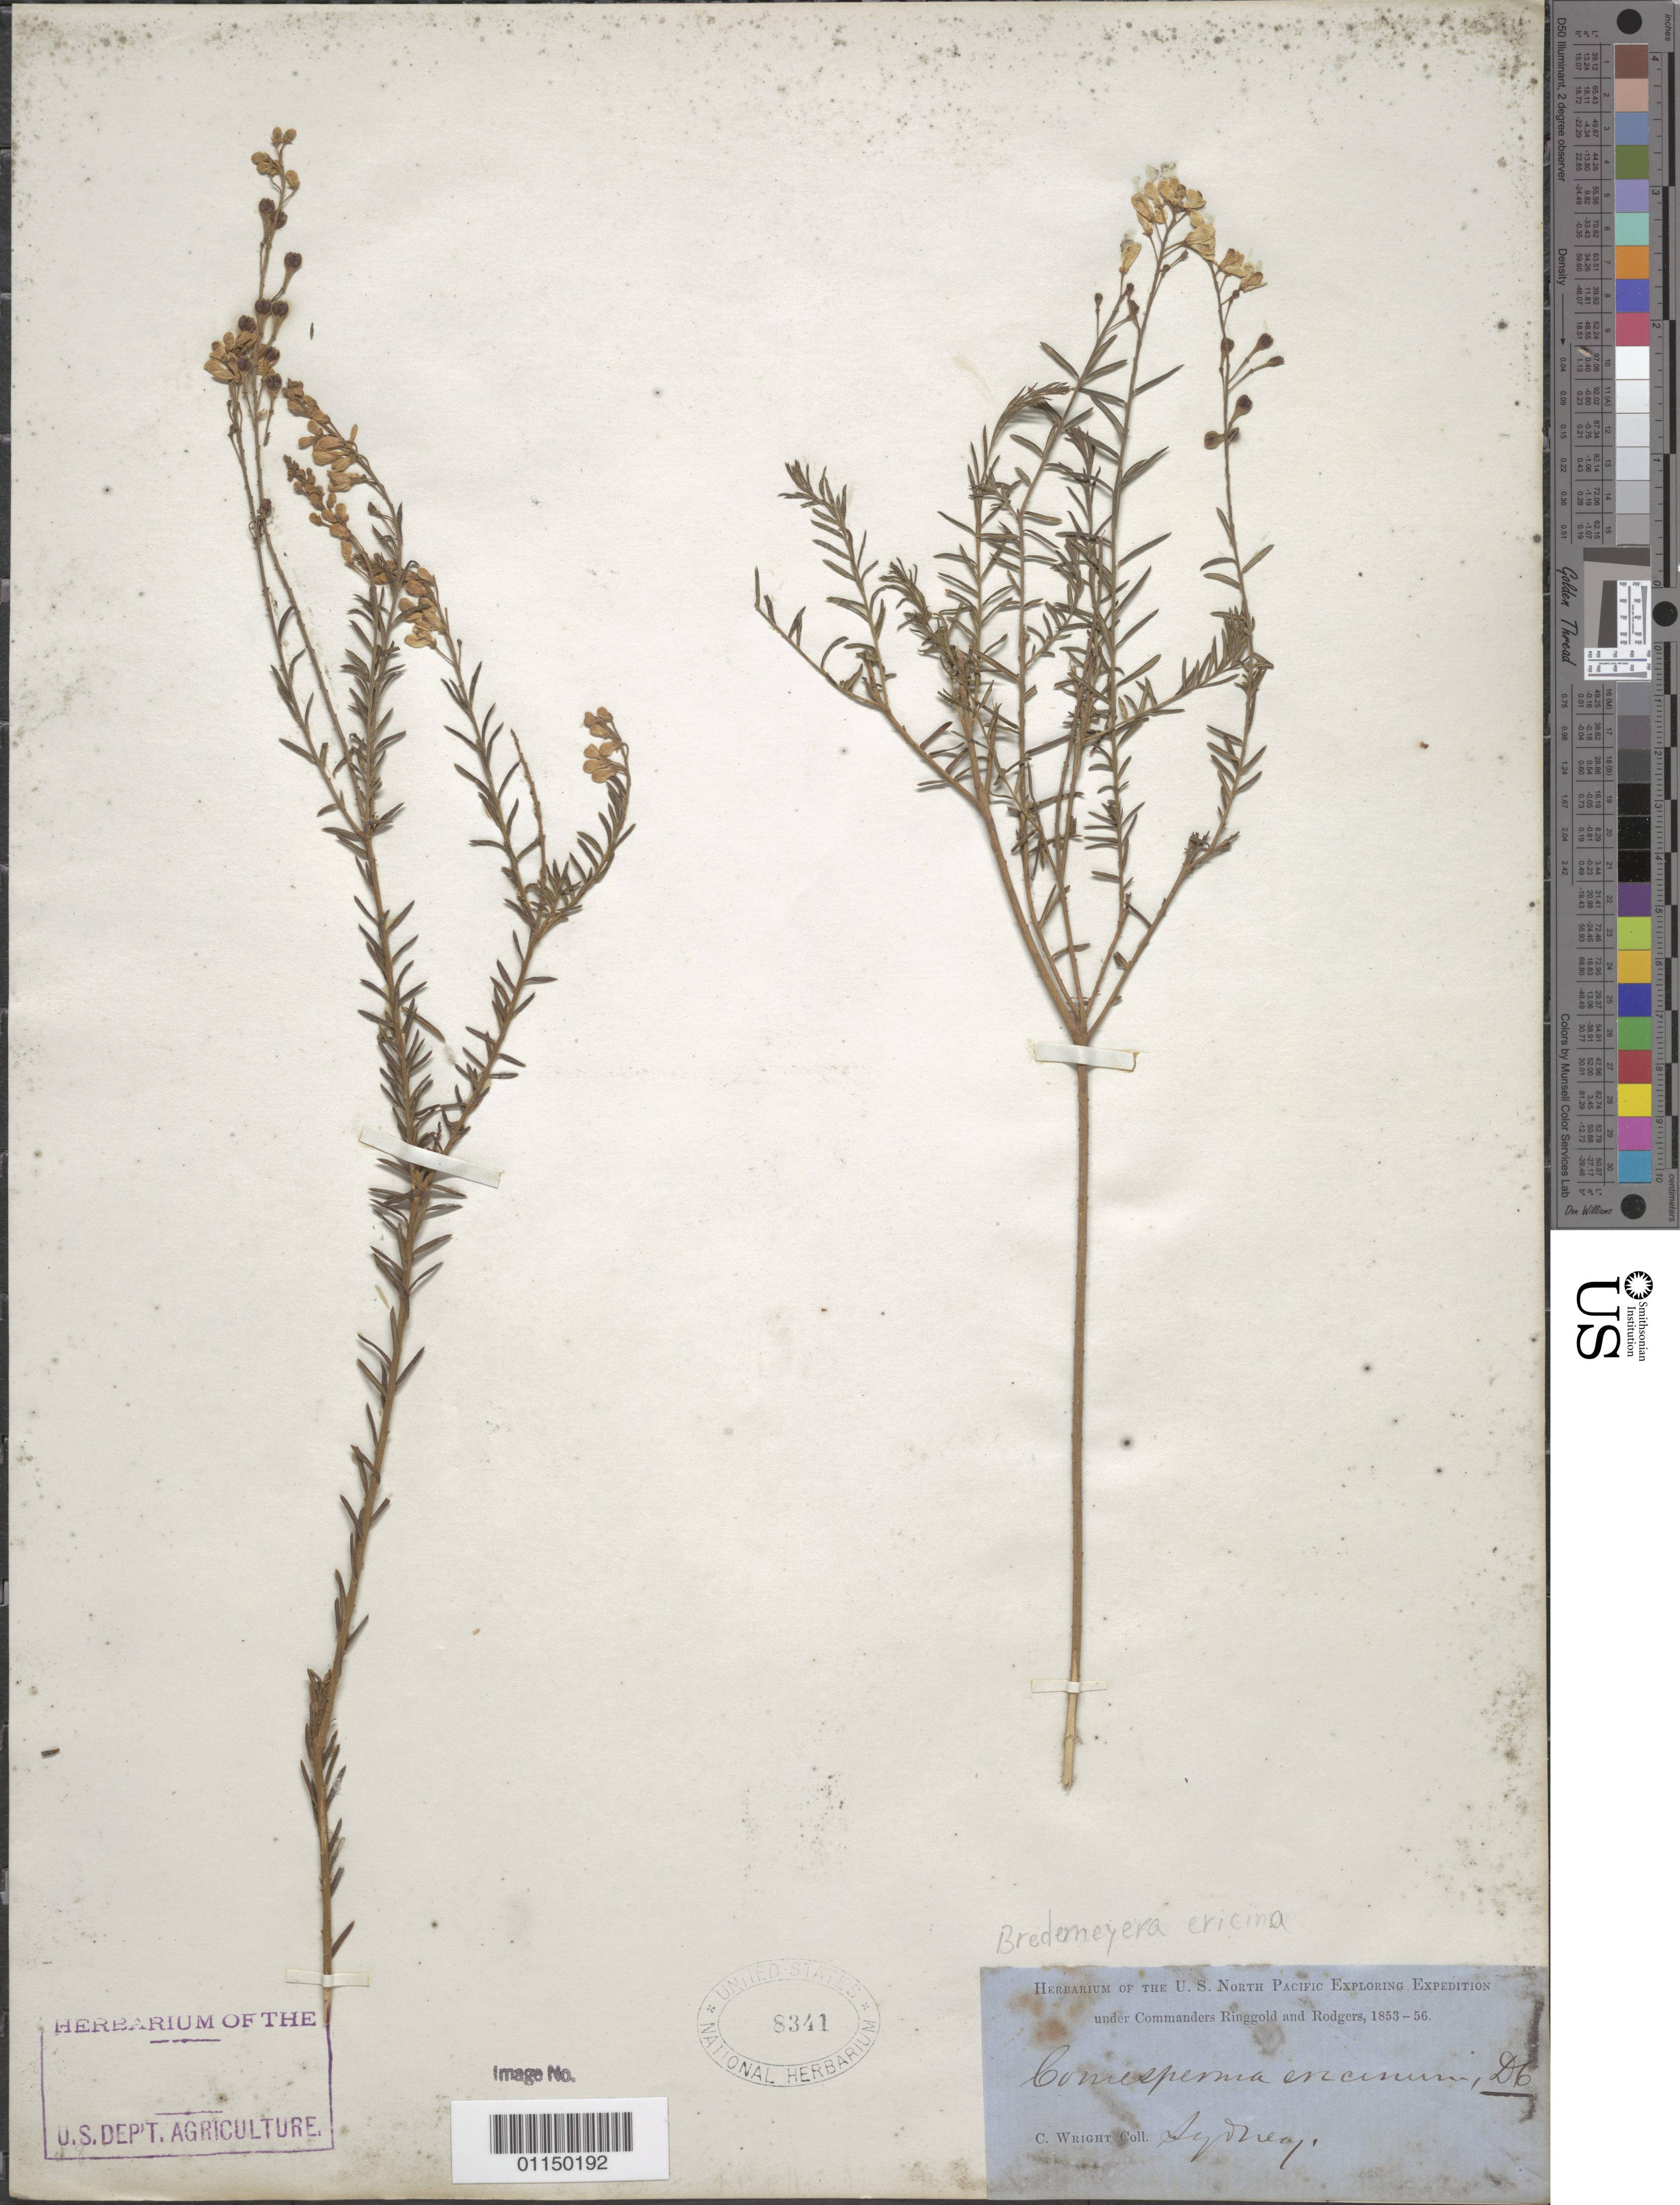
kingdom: Plantae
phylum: Tracheophyta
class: Magnoliopsida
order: Fabales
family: Polygalaceae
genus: Comesperma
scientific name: Comesperma ericinum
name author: DC.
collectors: C. Wright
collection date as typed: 1853 to -- -- 1856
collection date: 1853/1856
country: Australia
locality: Sydney.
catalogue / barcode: US 8341